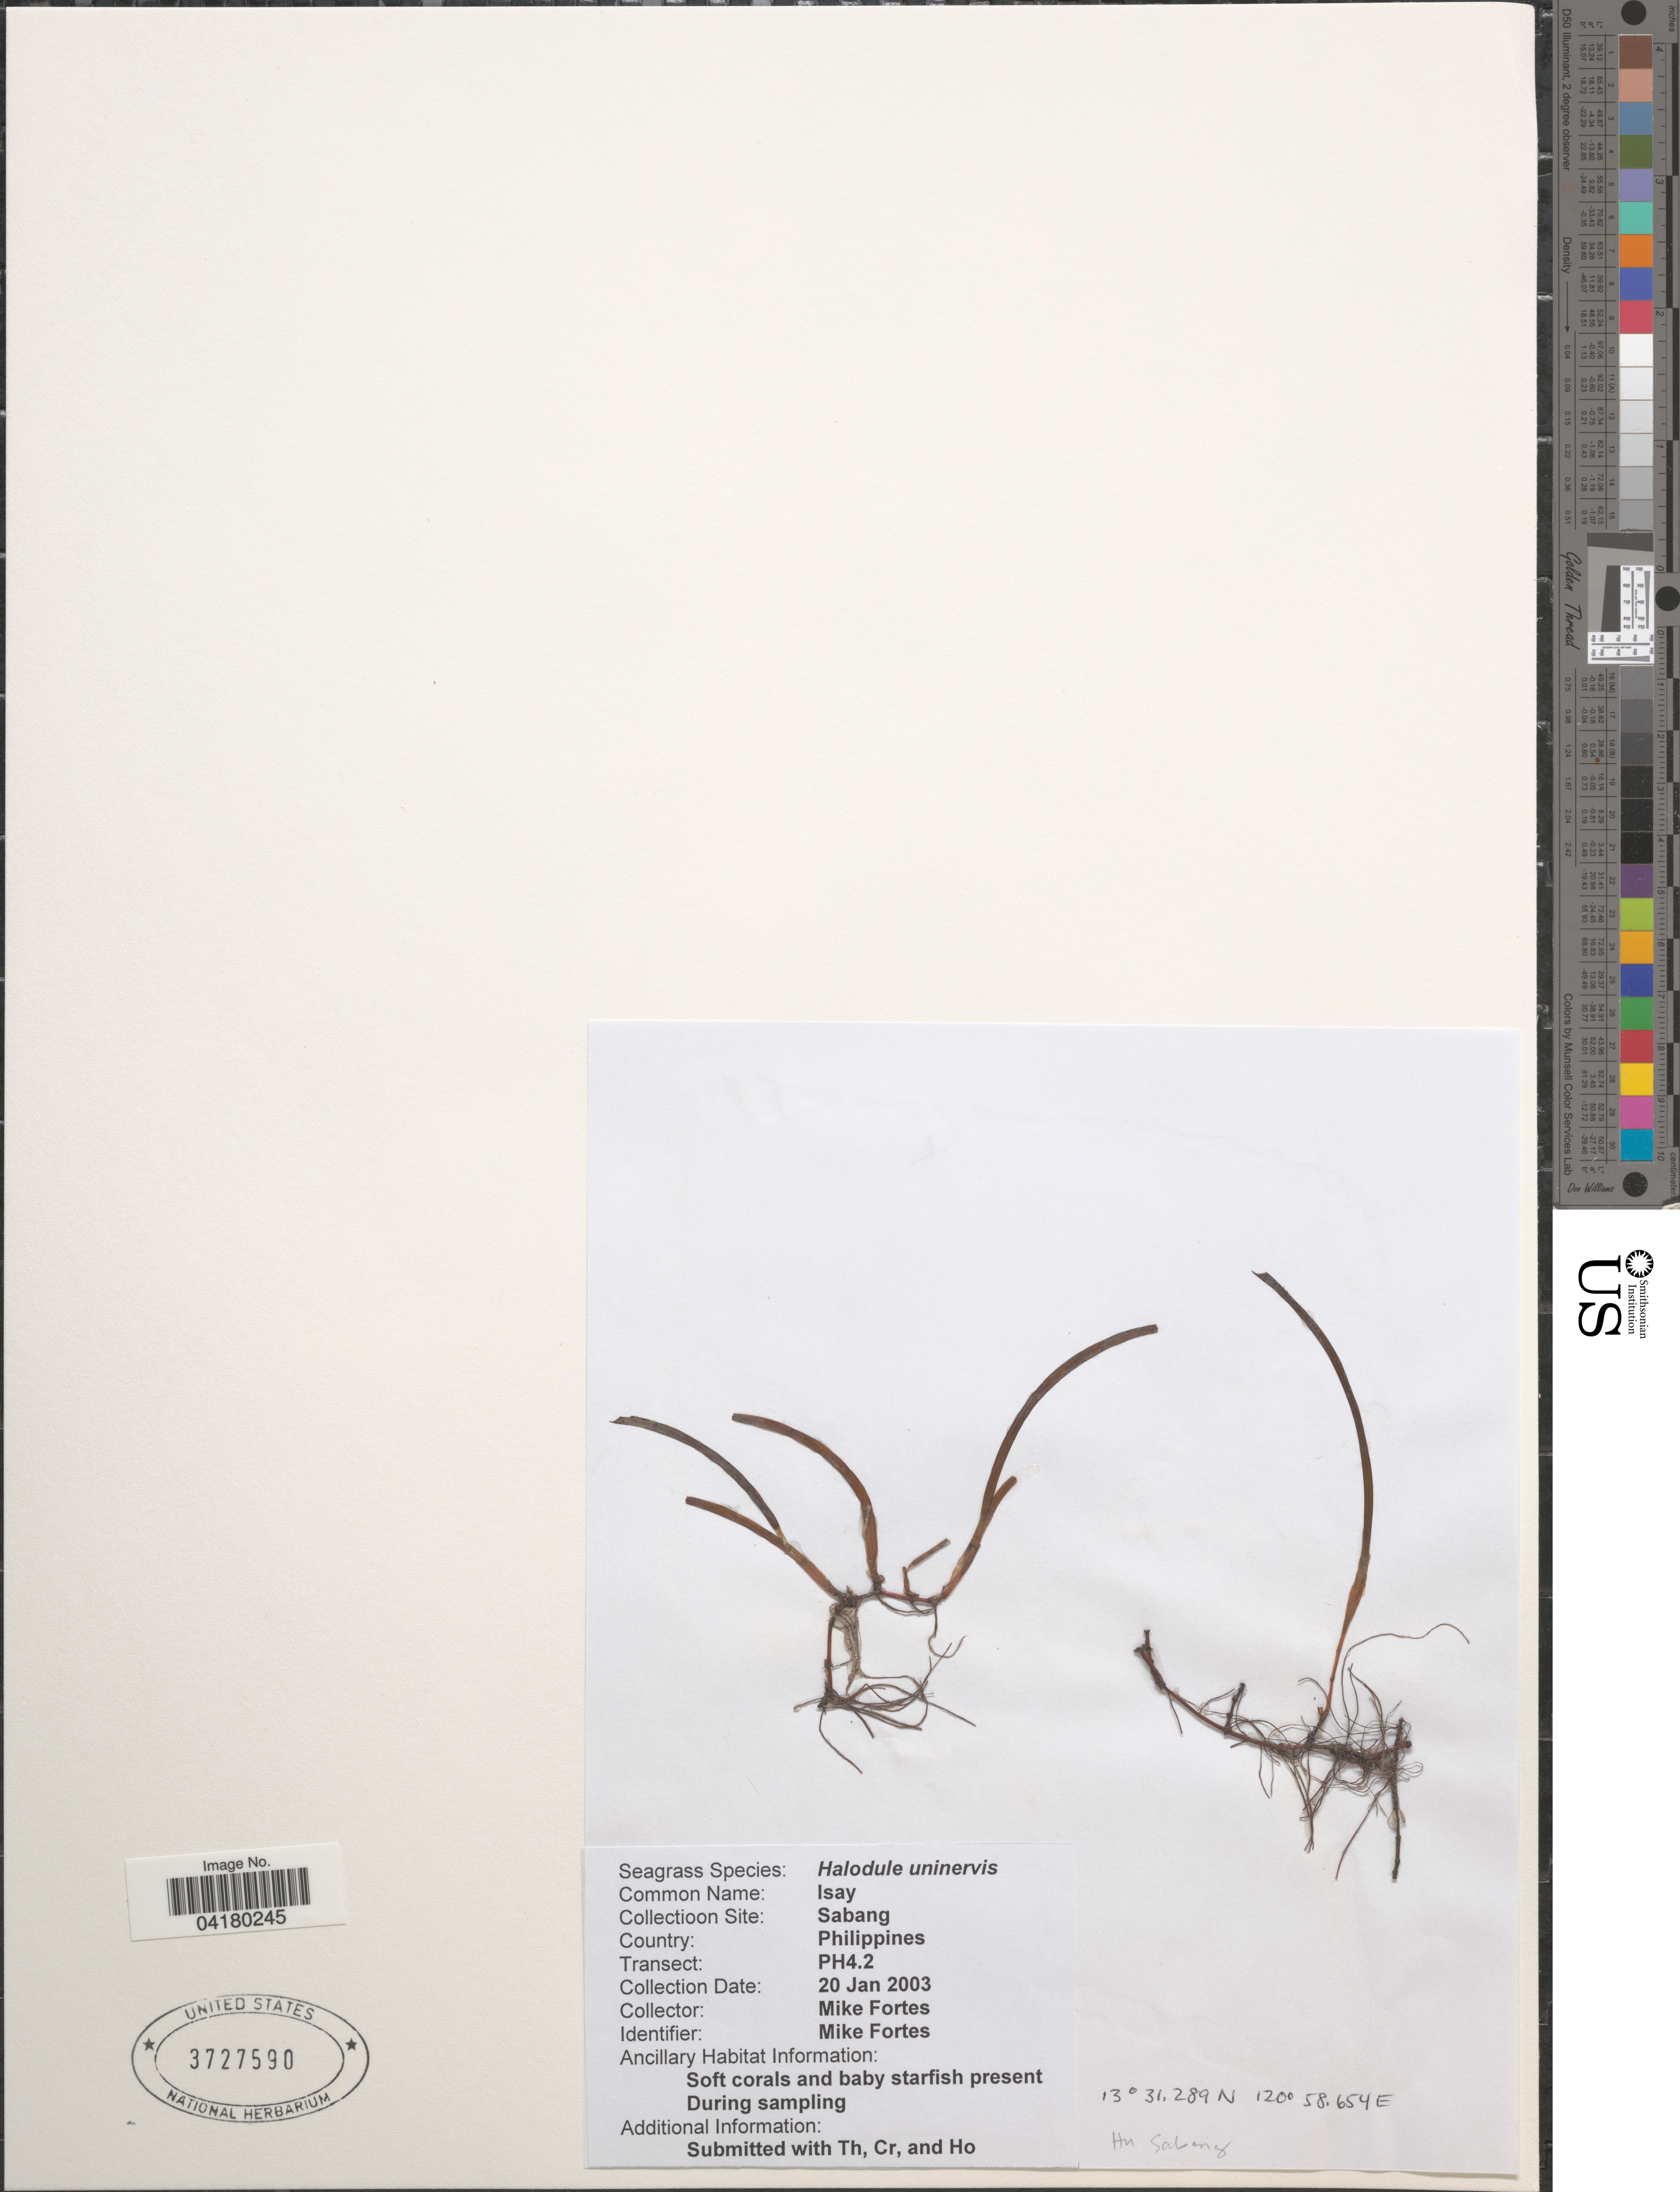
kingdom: Plantae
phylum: Tracheophyta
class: Liliopsida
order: Alismatales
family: Cymodoceaceae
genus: Halodule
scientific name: Halodule uninervis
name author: (Forssk.) Asch.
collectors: M. Fortes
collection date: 2003-01-20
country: Philippines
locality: Sabang. Transect: PH4.2.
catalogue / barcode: US 3727590